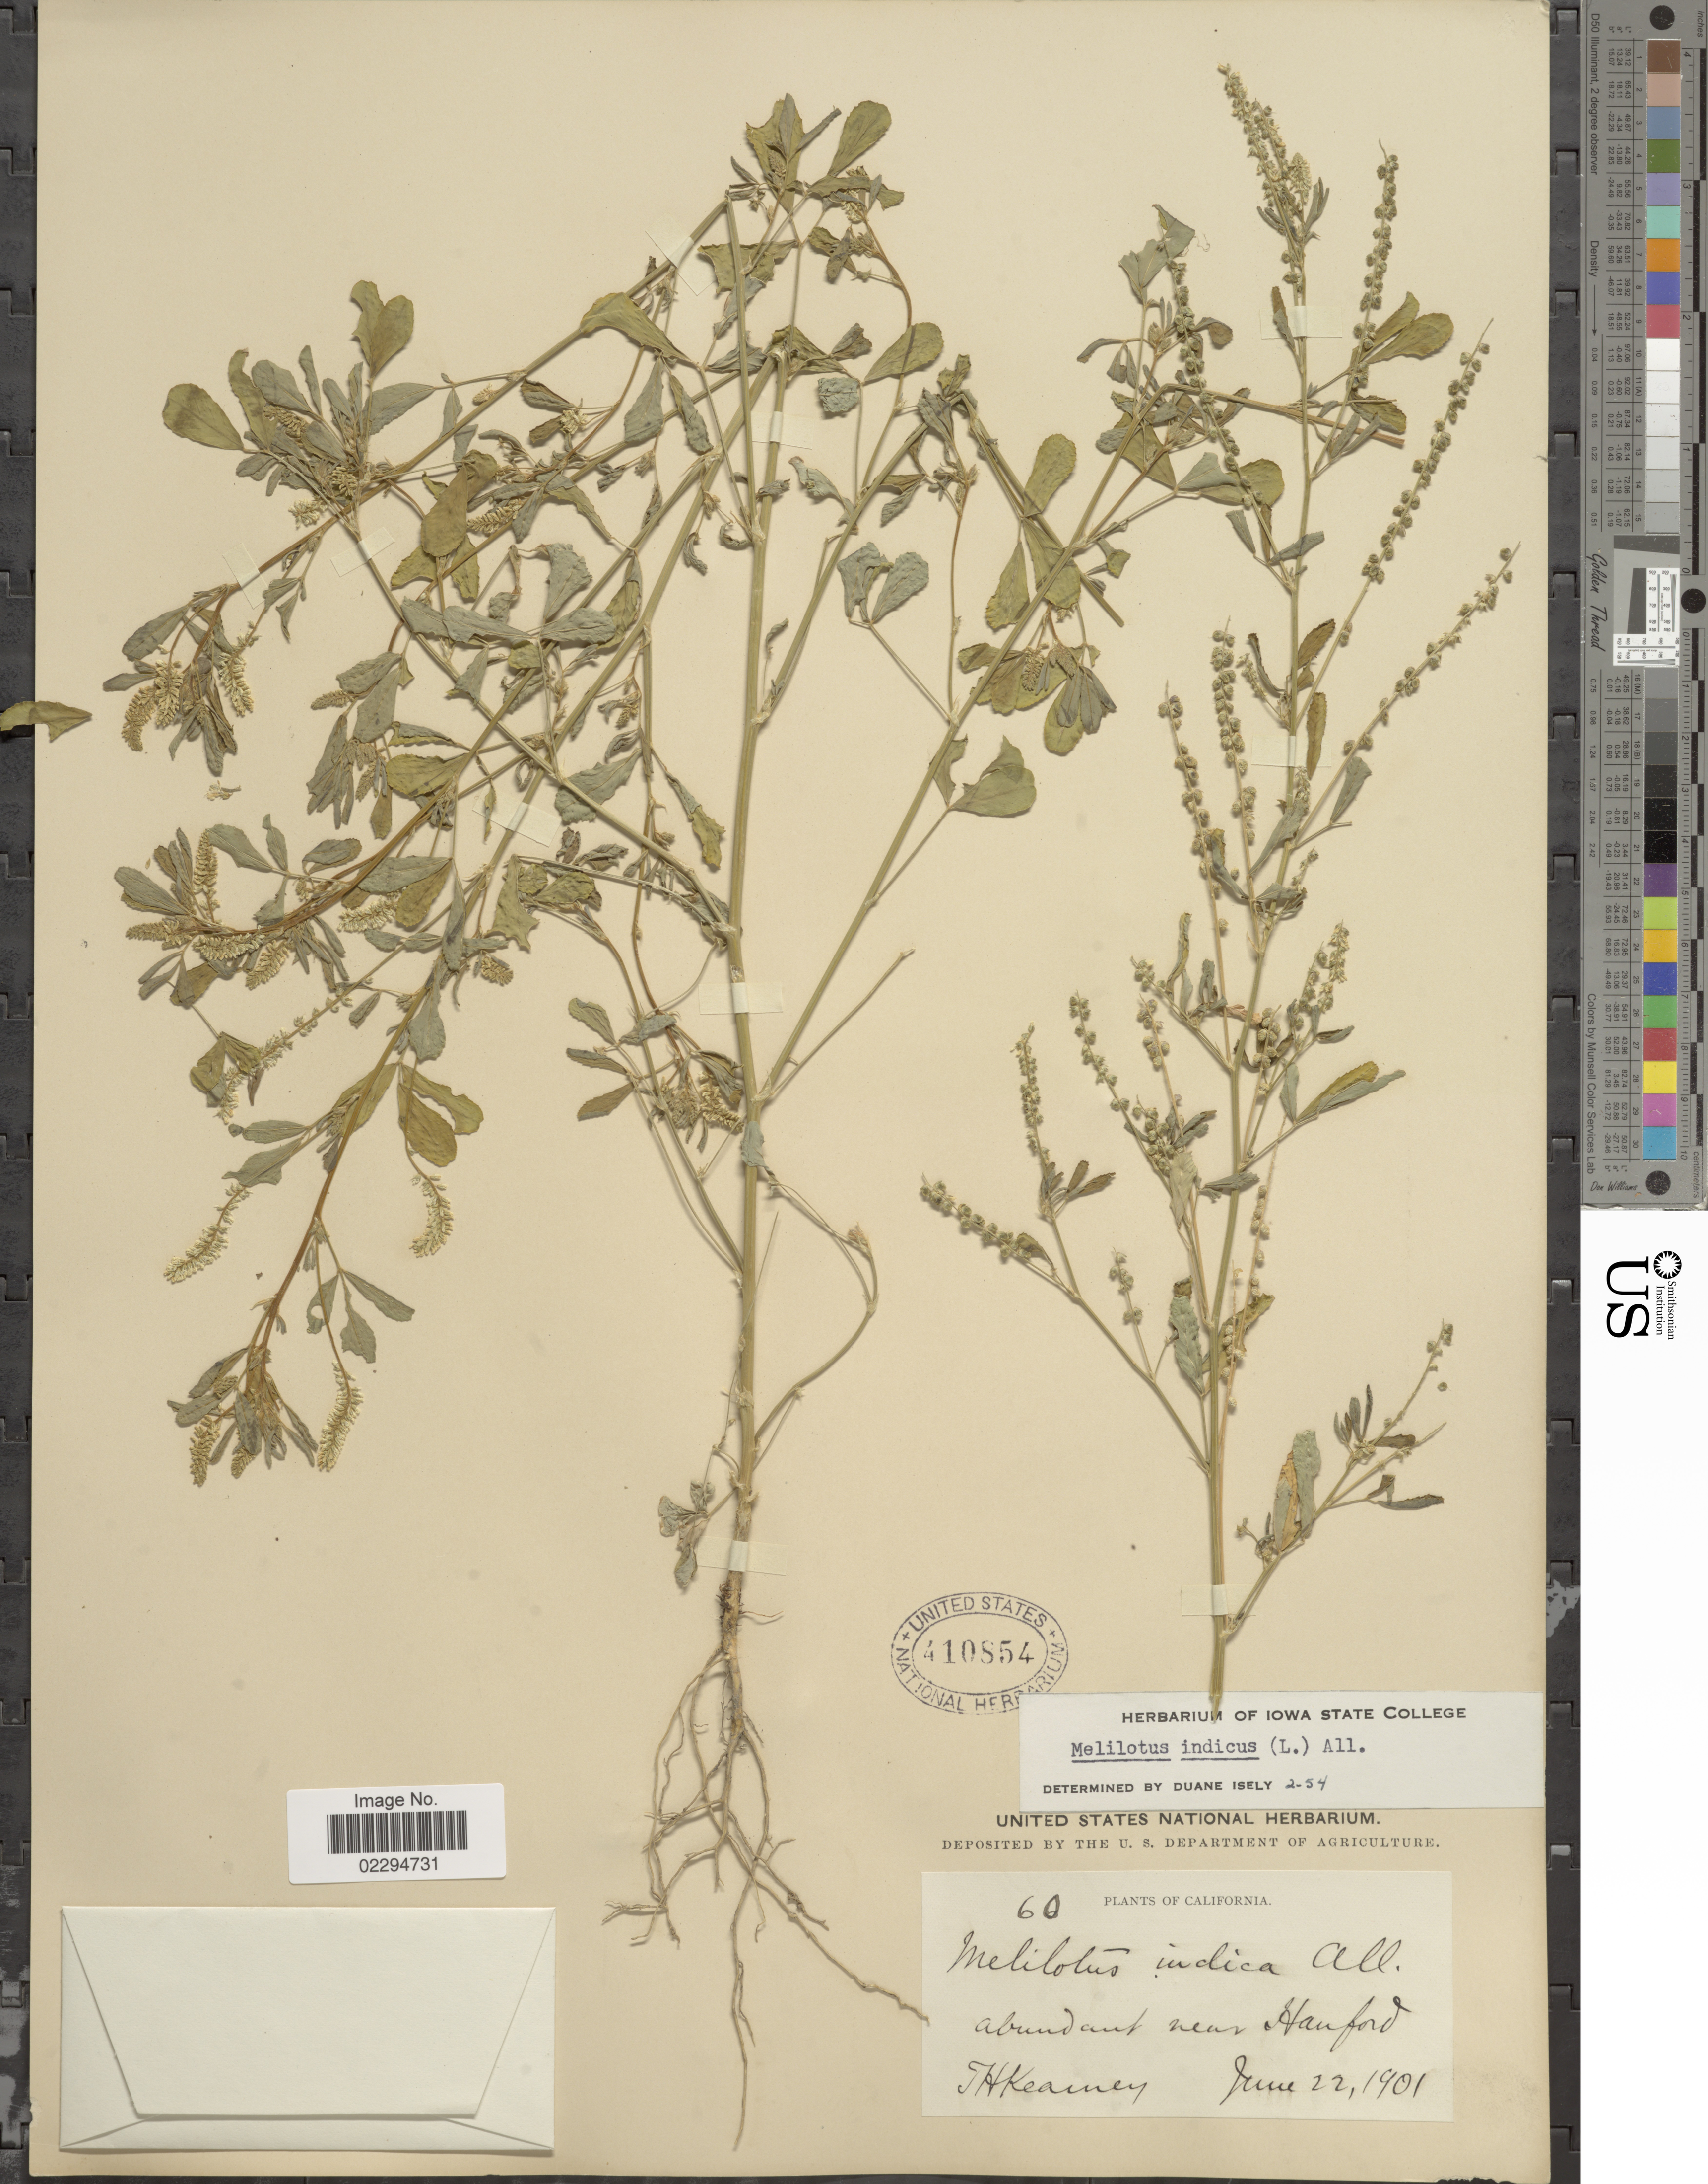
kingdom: Plantae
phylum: Tracheophyta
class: Magnoliopsida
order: Fabales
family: Fabaceae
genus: Melilotus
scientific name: Melilotus indicus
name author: (L.) All.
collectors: T. H. Kearney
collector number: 60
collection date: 1901-06-22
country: United States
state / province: California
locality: Near Hanford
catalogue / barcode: US 410854